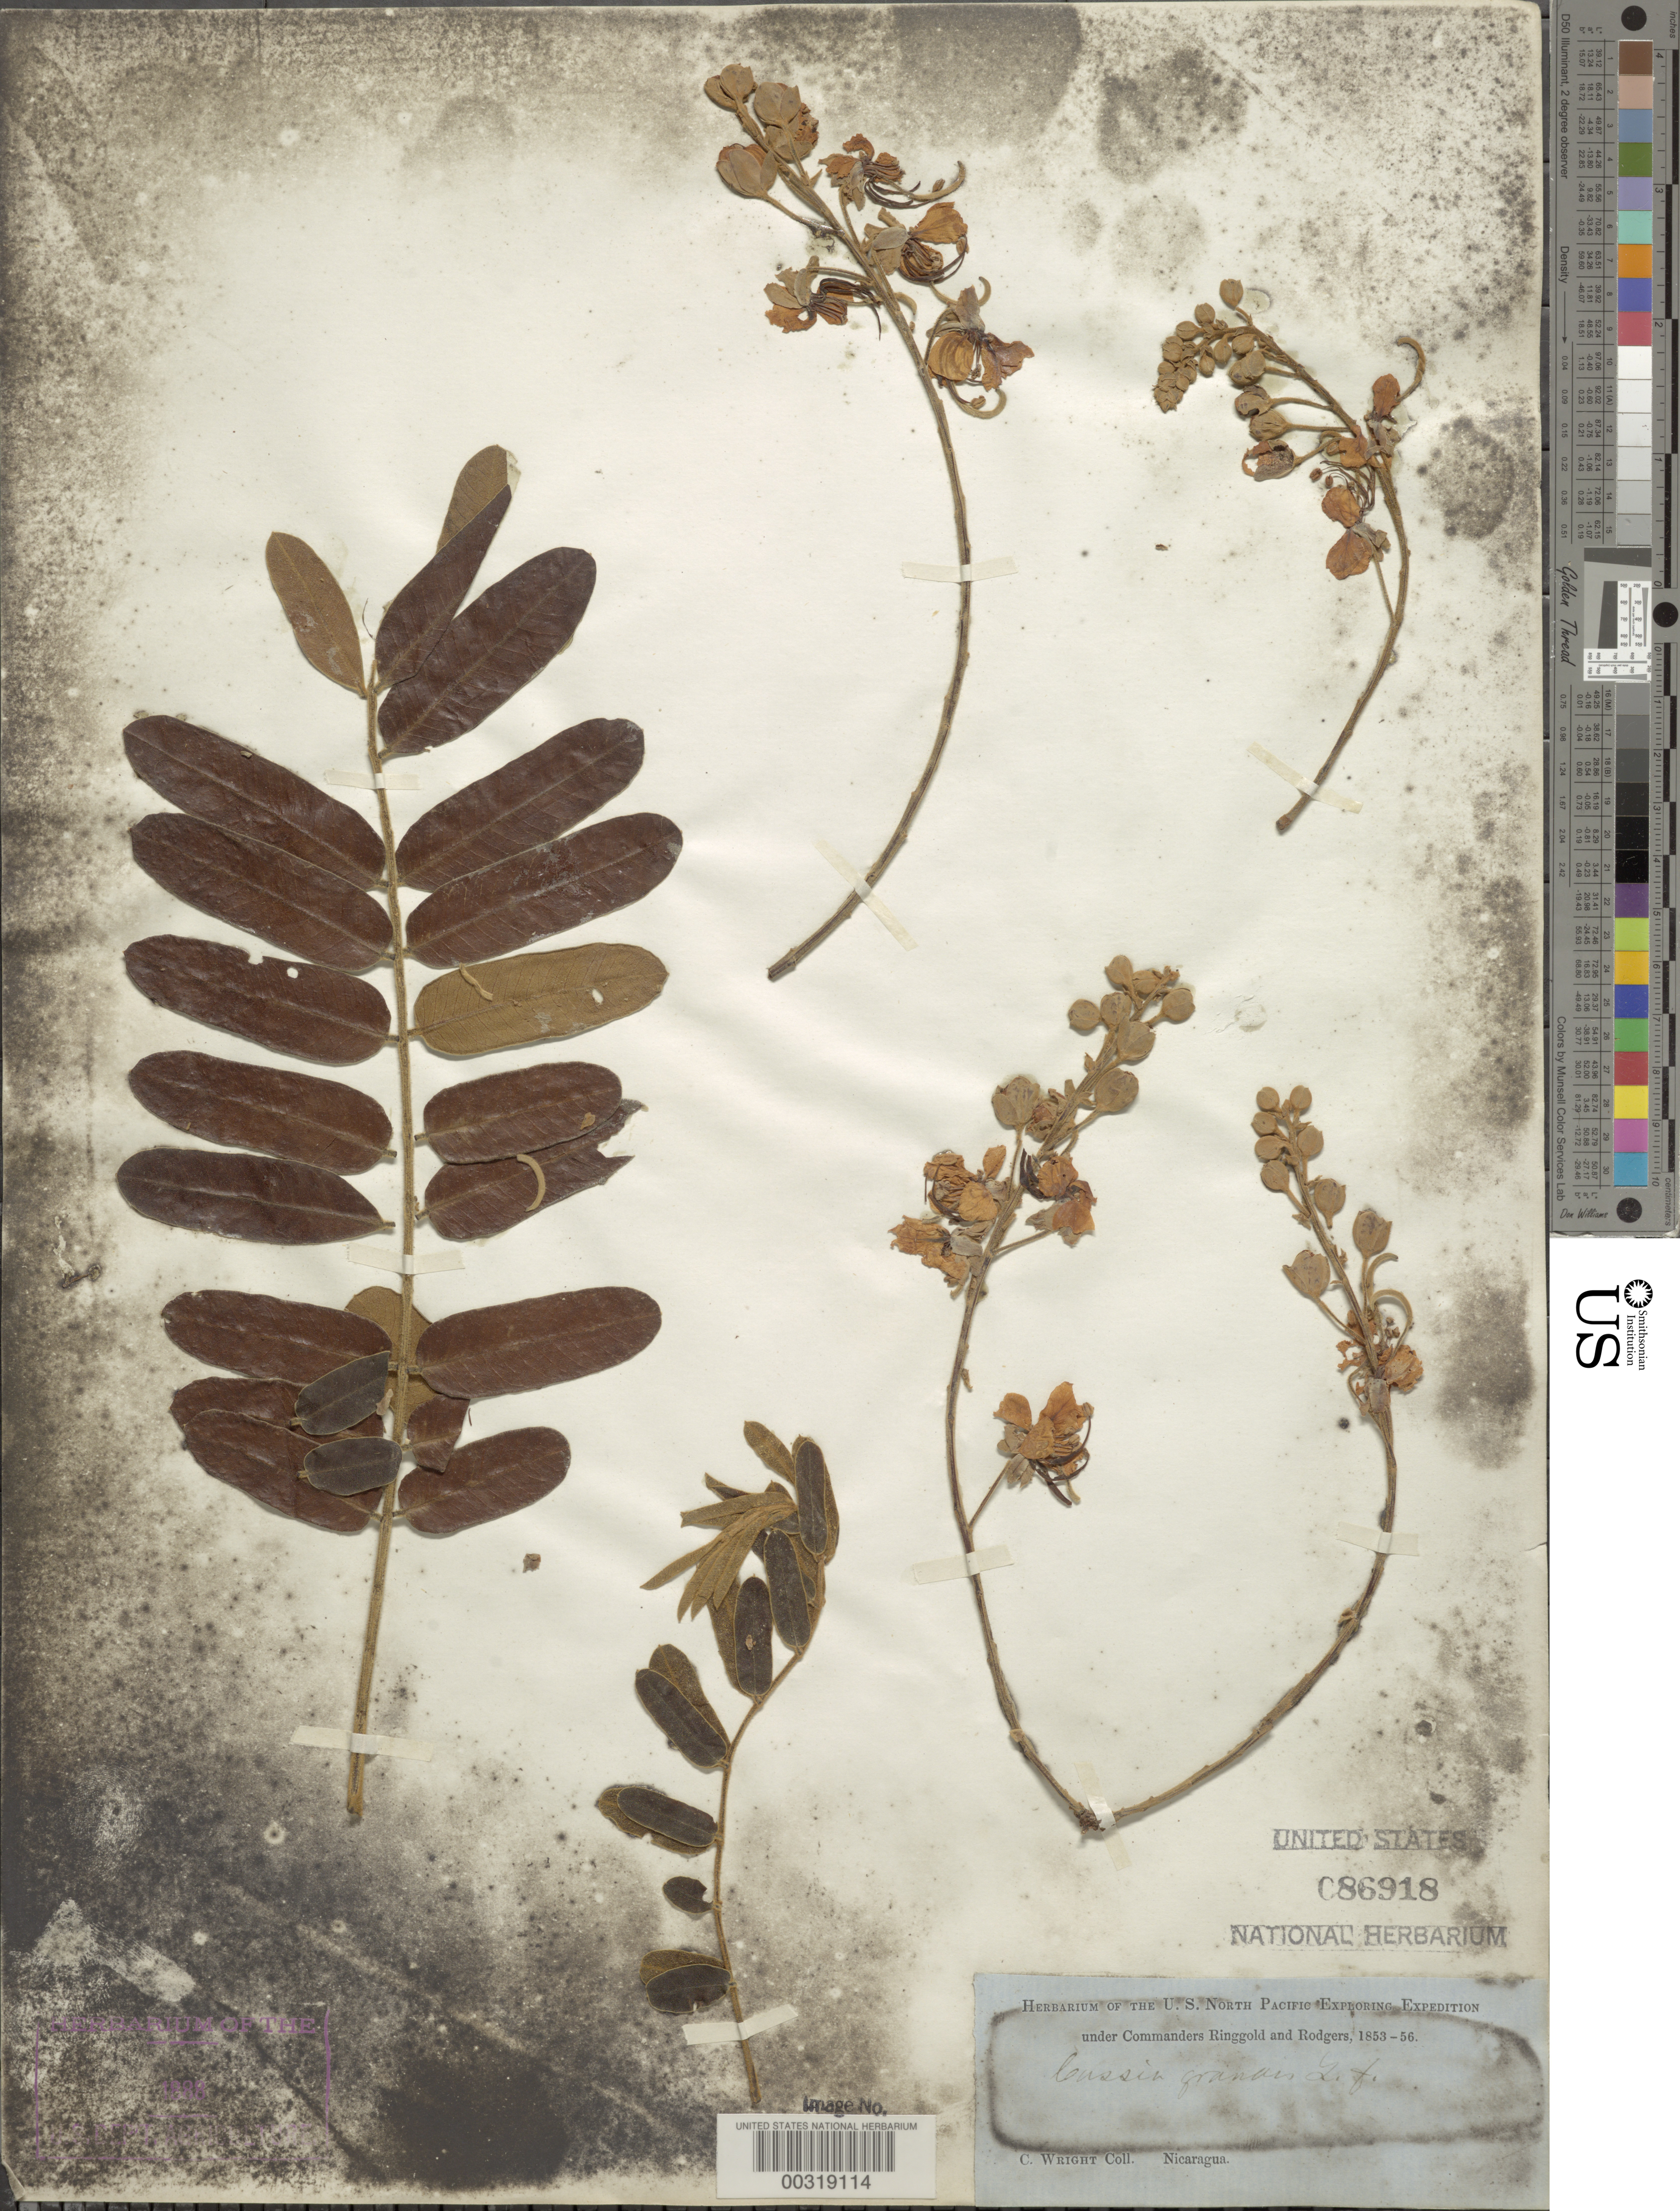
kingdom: Plantae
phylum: Tracheophyta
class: Magnoliopsida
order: Fabales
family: Fabaceae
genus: Cassia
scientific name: Cassia grandis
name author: L. f.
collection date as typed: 1853 to -- -- 1856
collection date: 1853/1856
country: Nicaragua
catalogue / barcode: US 86918